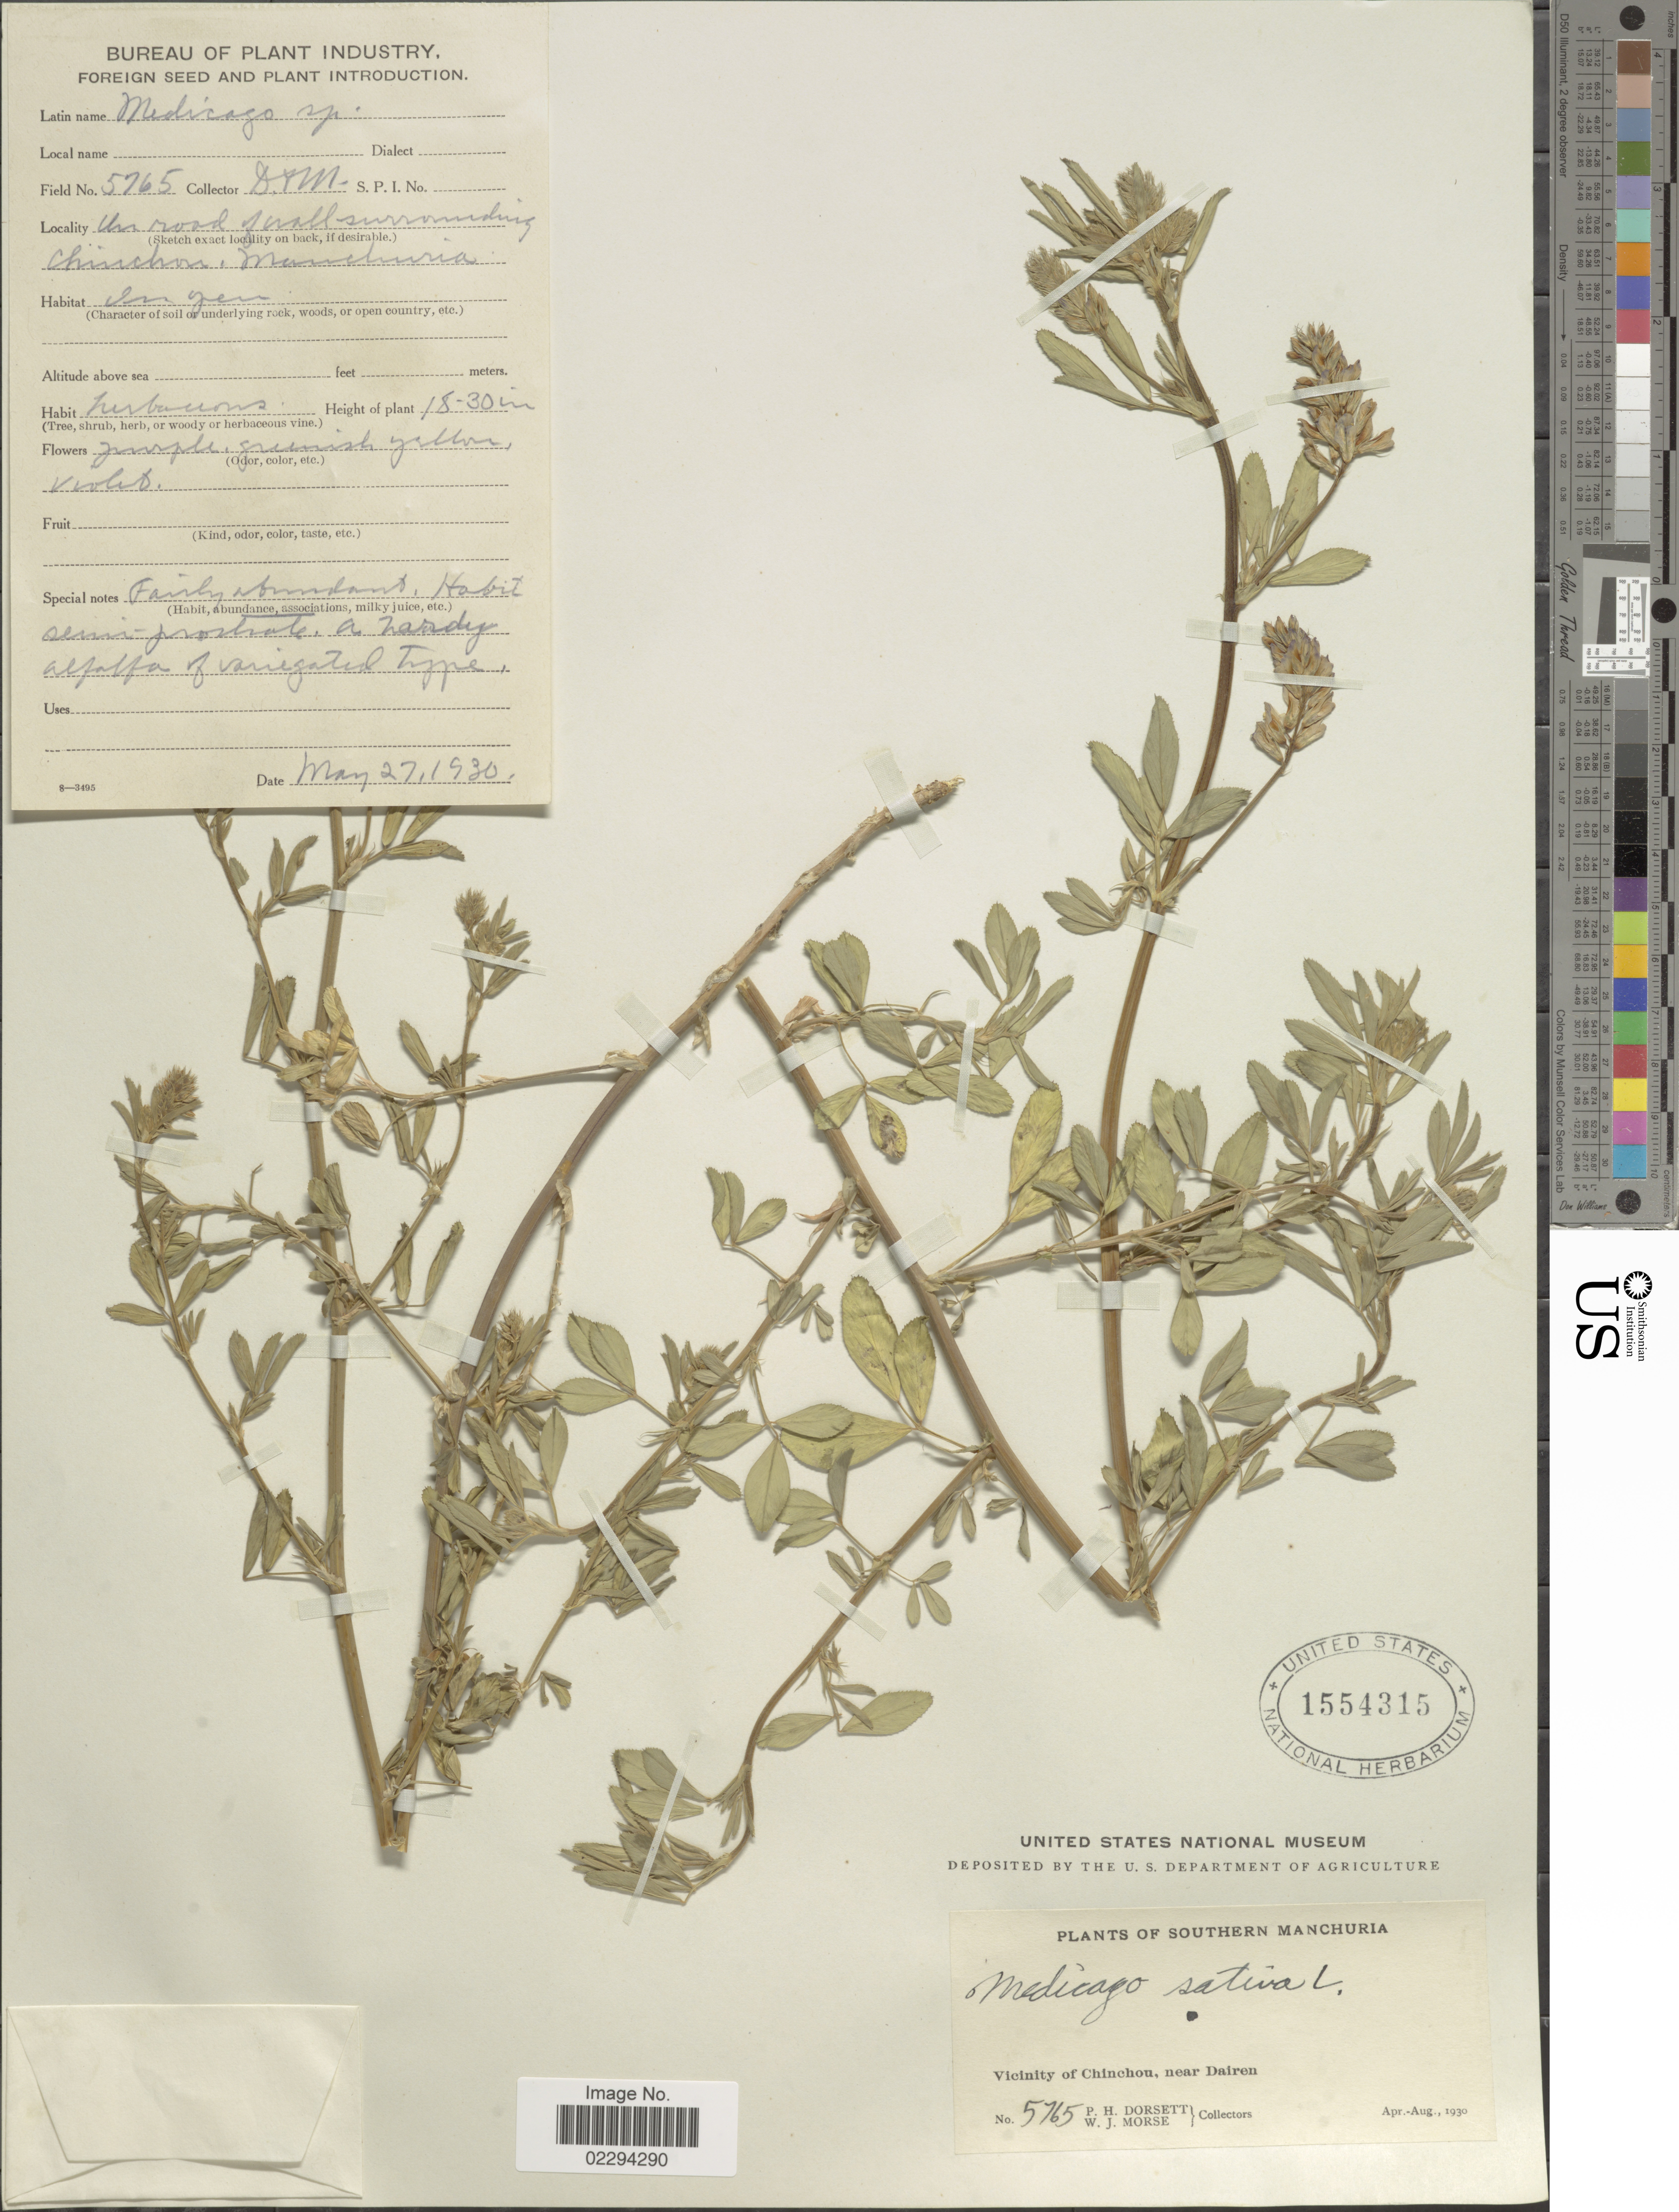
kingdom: Plantae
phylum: Tracheophyta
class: Magnoliopsida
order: Fabales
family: Fabaceae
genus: Medicago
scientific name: Medicago sativa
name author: L.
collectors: P. H. Dorsett & W. J. Morse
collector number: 5765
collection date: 1930-05-27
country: China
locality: Southern Manchuria, Vicinity of Chinchou, near Dairen.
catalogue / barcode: US 1554315